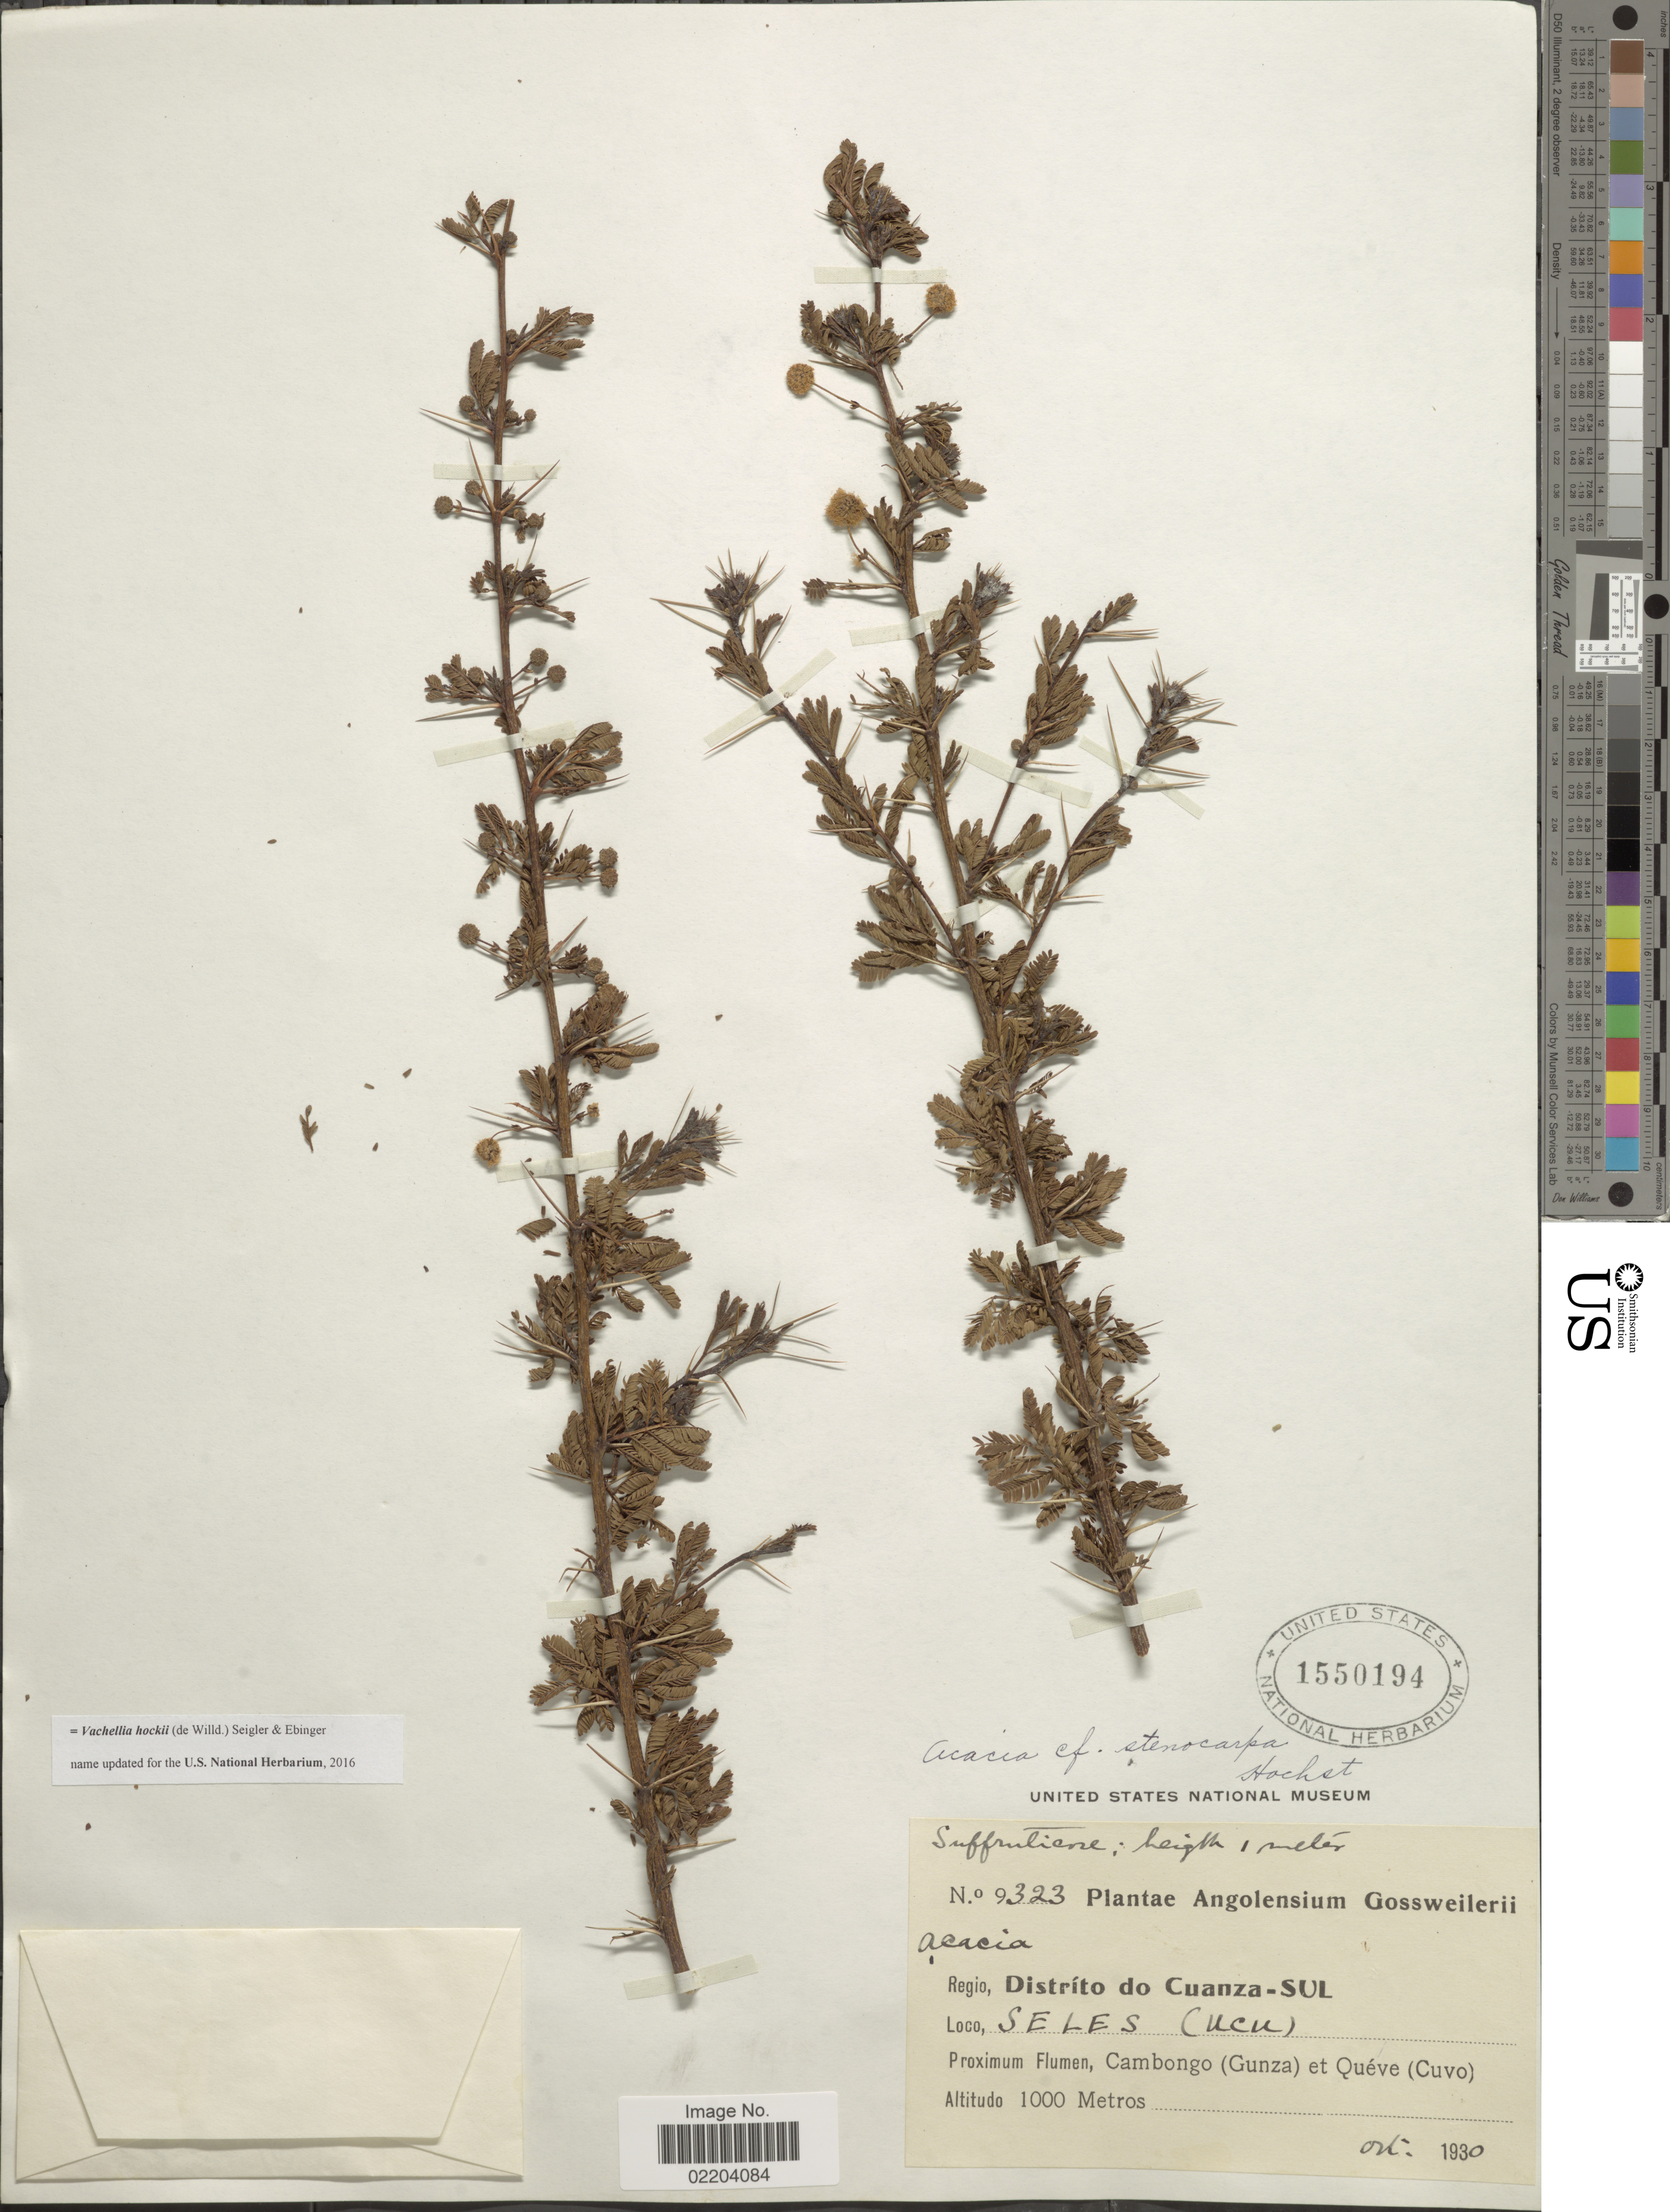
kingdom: Plantae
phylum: Tracheophyta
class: Magnoliopsida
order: Fabales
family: Fabaceae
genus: Vachellia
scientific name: Vachellia hockii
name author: (De Wild.) Seigler & Ebinger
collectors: A. Gossweiler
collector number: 9323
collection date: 1930-10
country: Angola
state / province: Cuanza Sul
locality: Regio, Distríto do Cuanza-Sul. Cambongo (Gunza) et Quéve (Cuvo)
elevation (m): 1000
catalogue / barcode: US 1550194